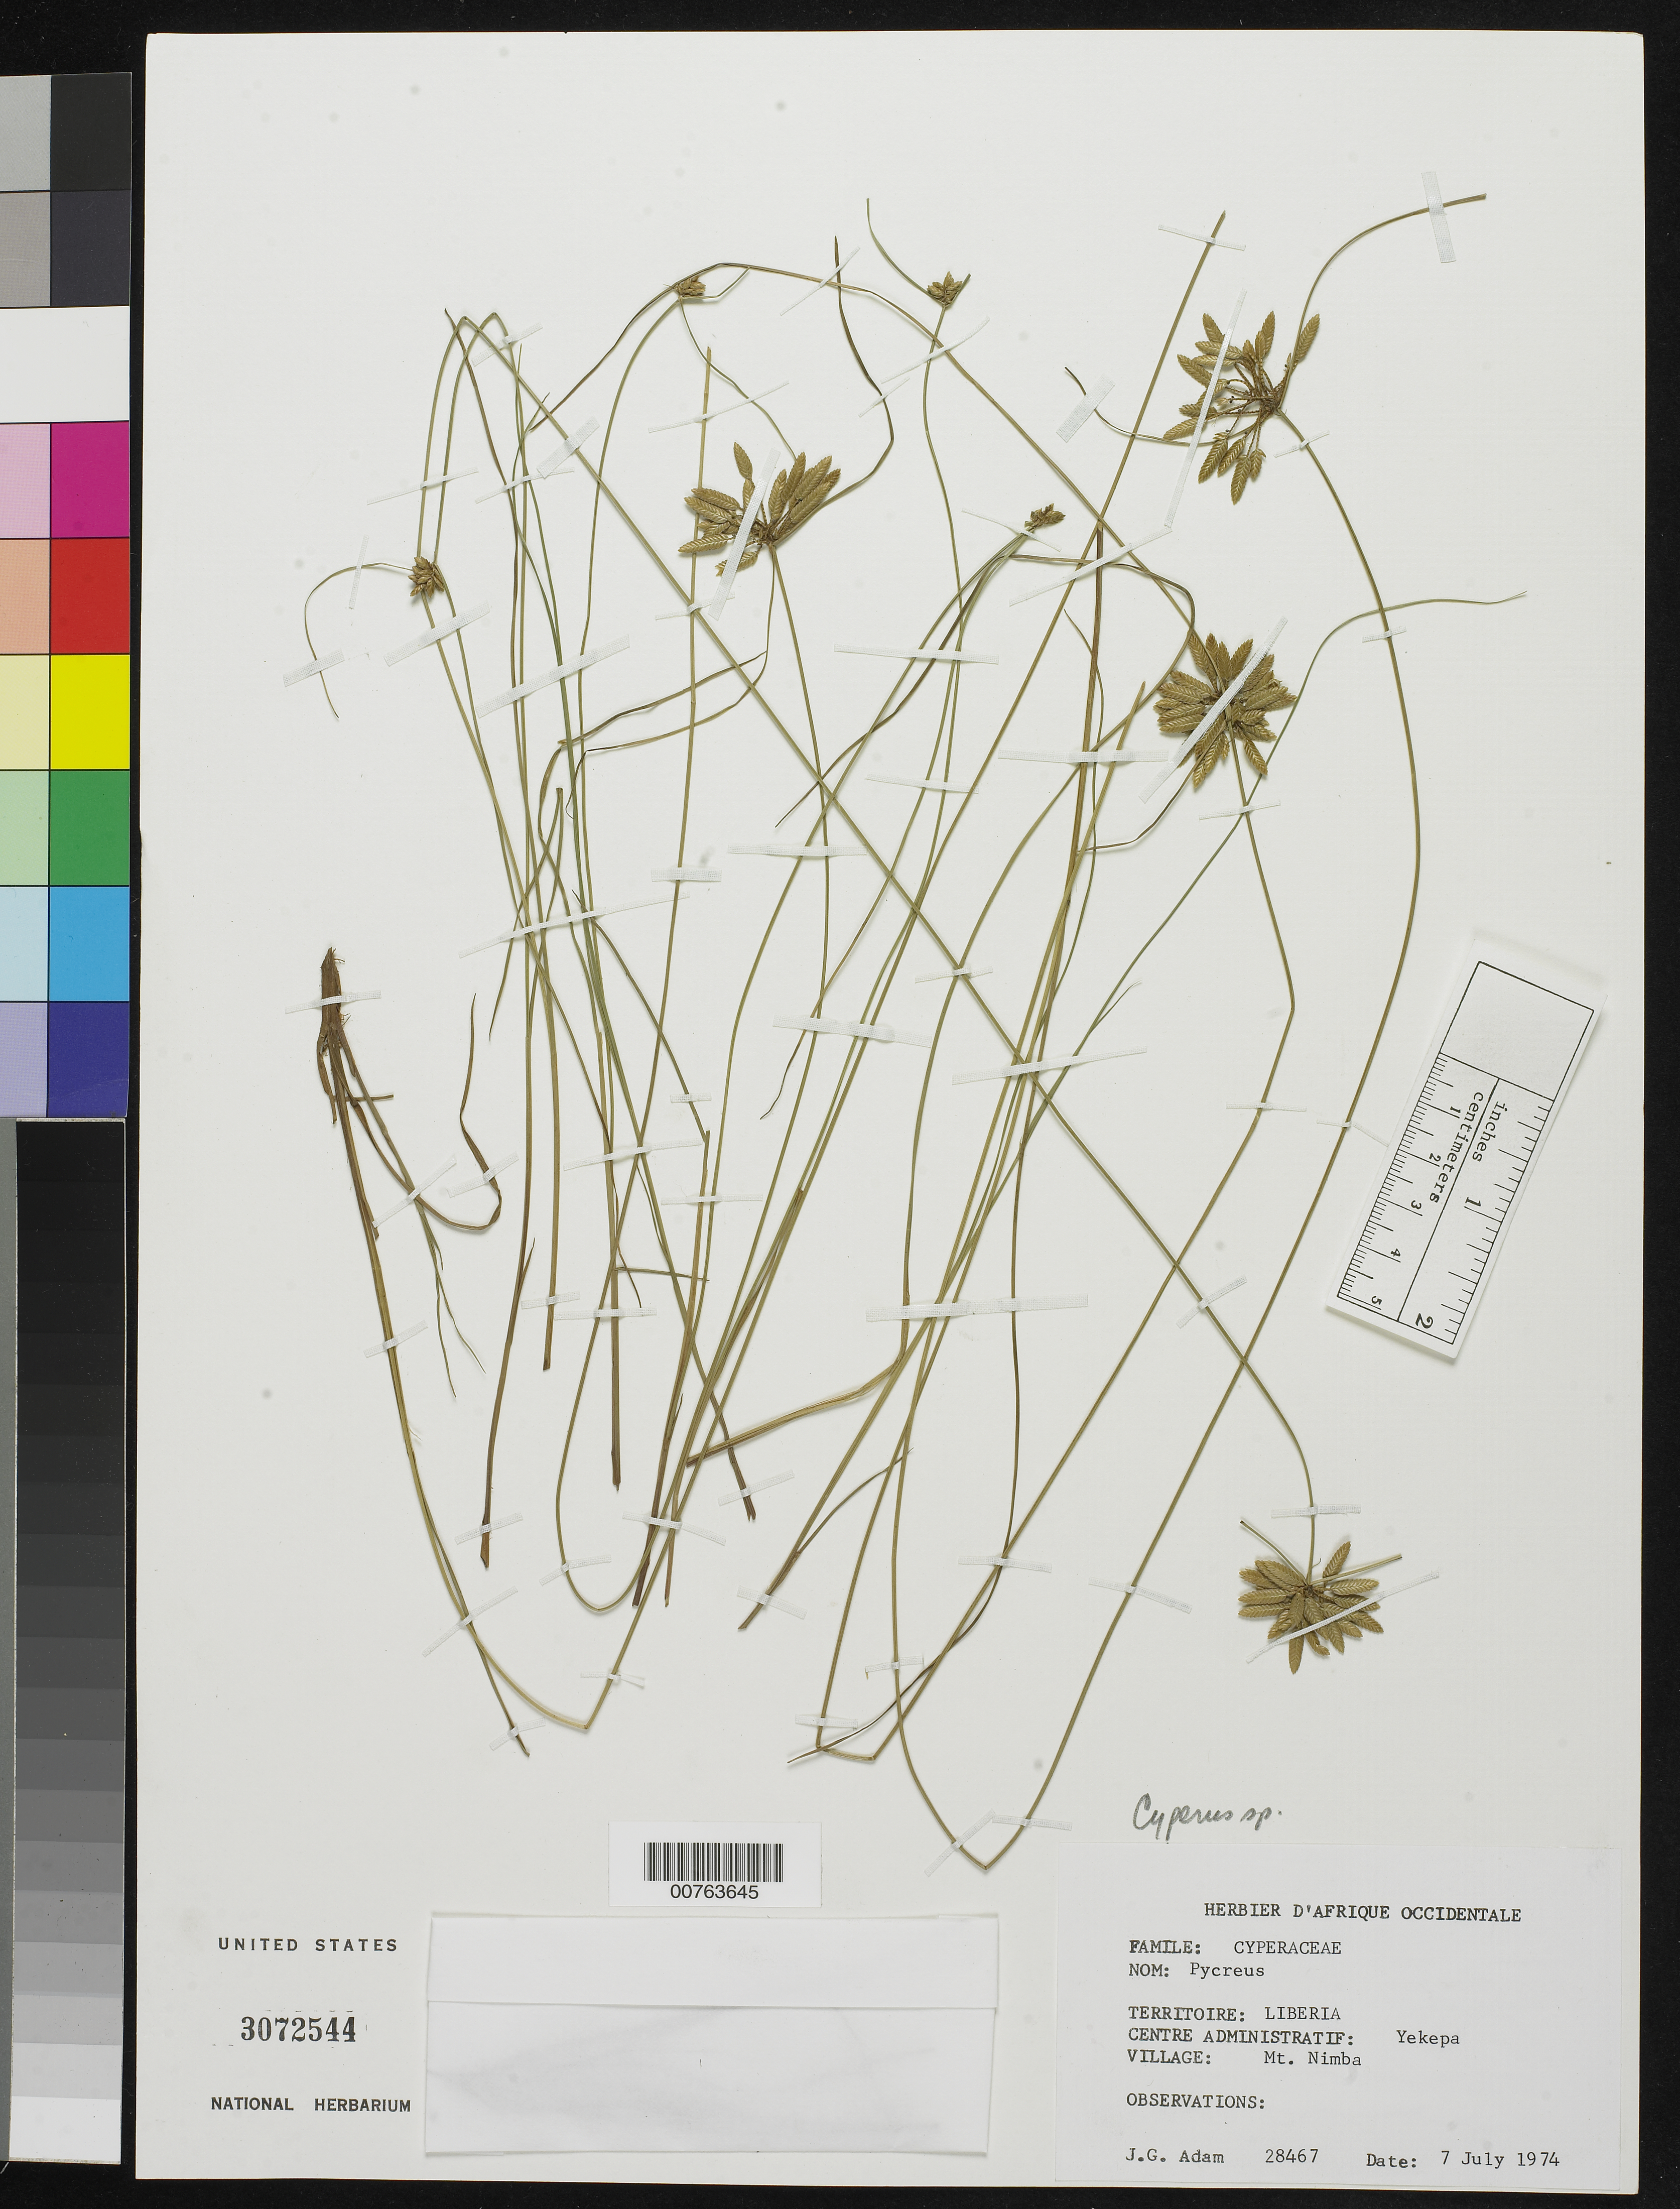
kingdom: Plantae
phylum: Tracheophyta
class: Liliopsida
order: Poales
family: Cyperaceae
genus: Cyperus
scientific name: Cyperus lanceolatus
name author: Poir.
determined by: Strong, Mark T., (BOT), Smithsonian Institution - National Museum of Natural History (UNITED STATES)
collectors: J. Adam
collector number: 28467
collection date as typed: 07 Jul 1974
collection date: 1974-07-07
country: Liberia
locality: Yekepa, Mt. Nimba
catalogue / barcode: US 3072544